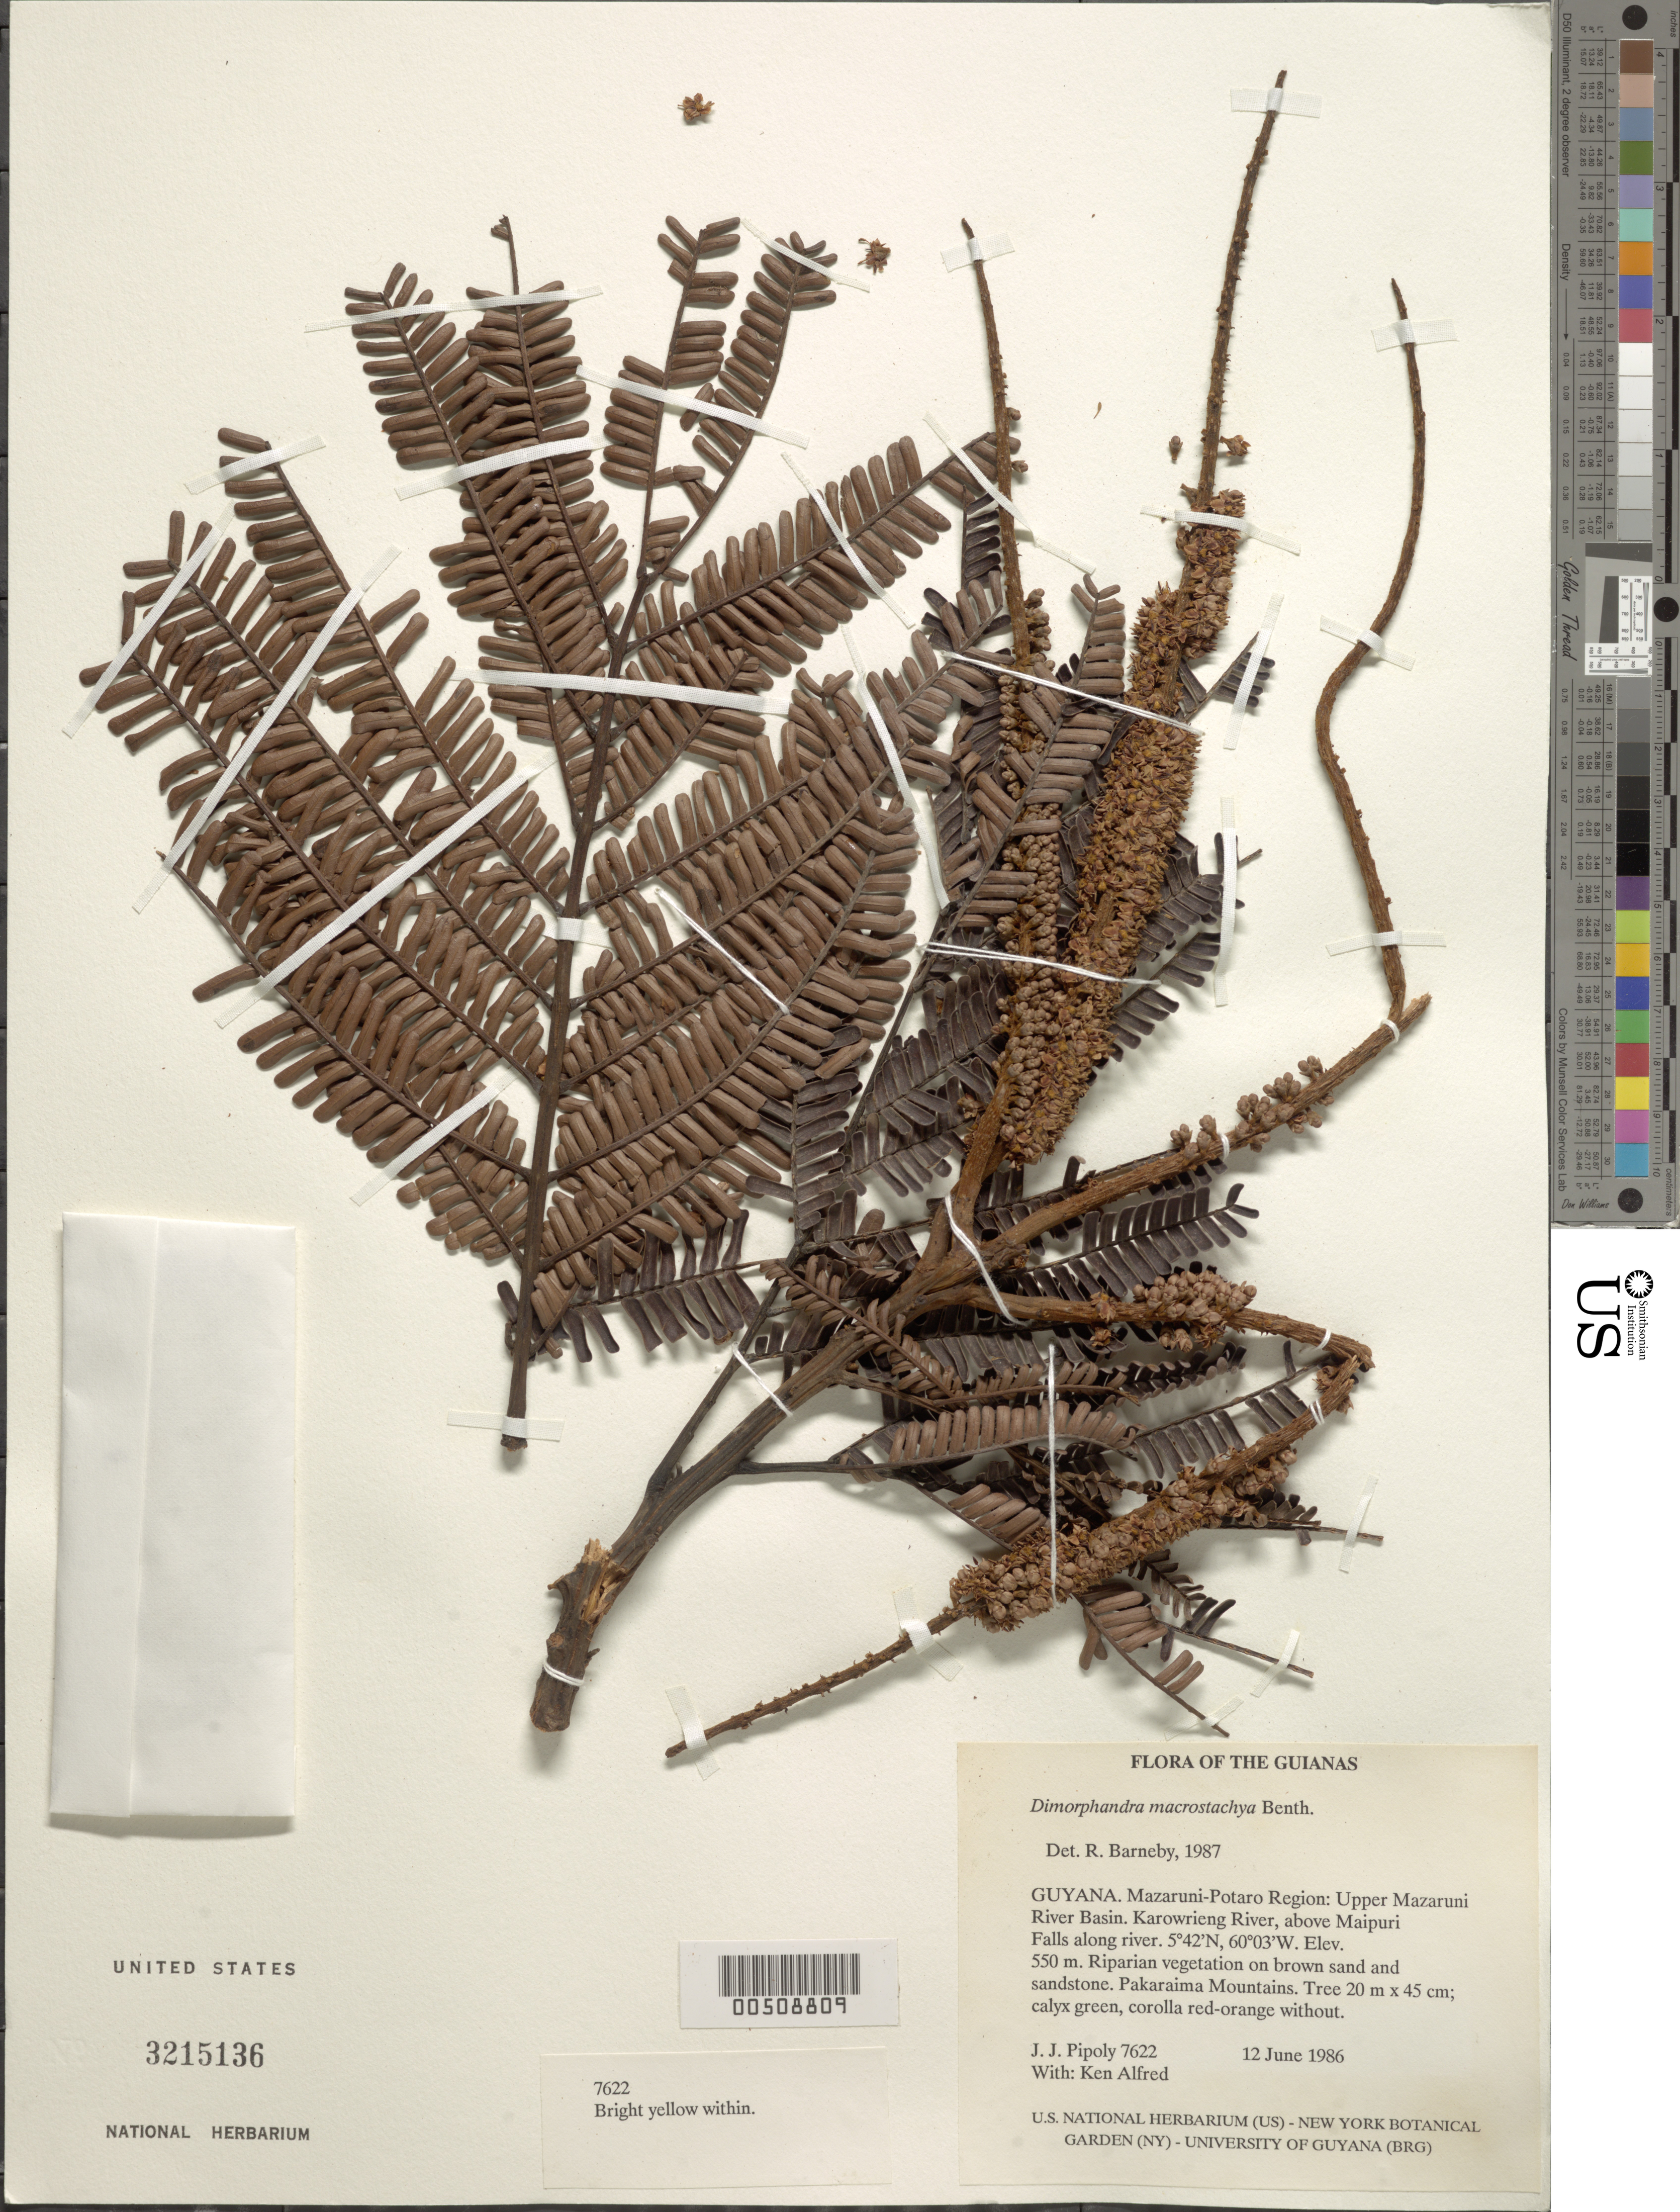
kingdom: Plantae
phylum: Tracheophyta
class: Magnoliopsida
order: Fabales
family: Fabaceae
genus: Dimorphandra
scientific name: Dimorphandra macrostachya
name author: Benth.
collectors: J. J. Pipoly & K. Alfred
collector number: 7622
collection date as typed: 12 Jun 1986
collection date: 1986-06-12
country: Guyana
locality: Mazaruni-potaro, karowrieng river, above maipuri falls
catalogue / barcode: US 3215136